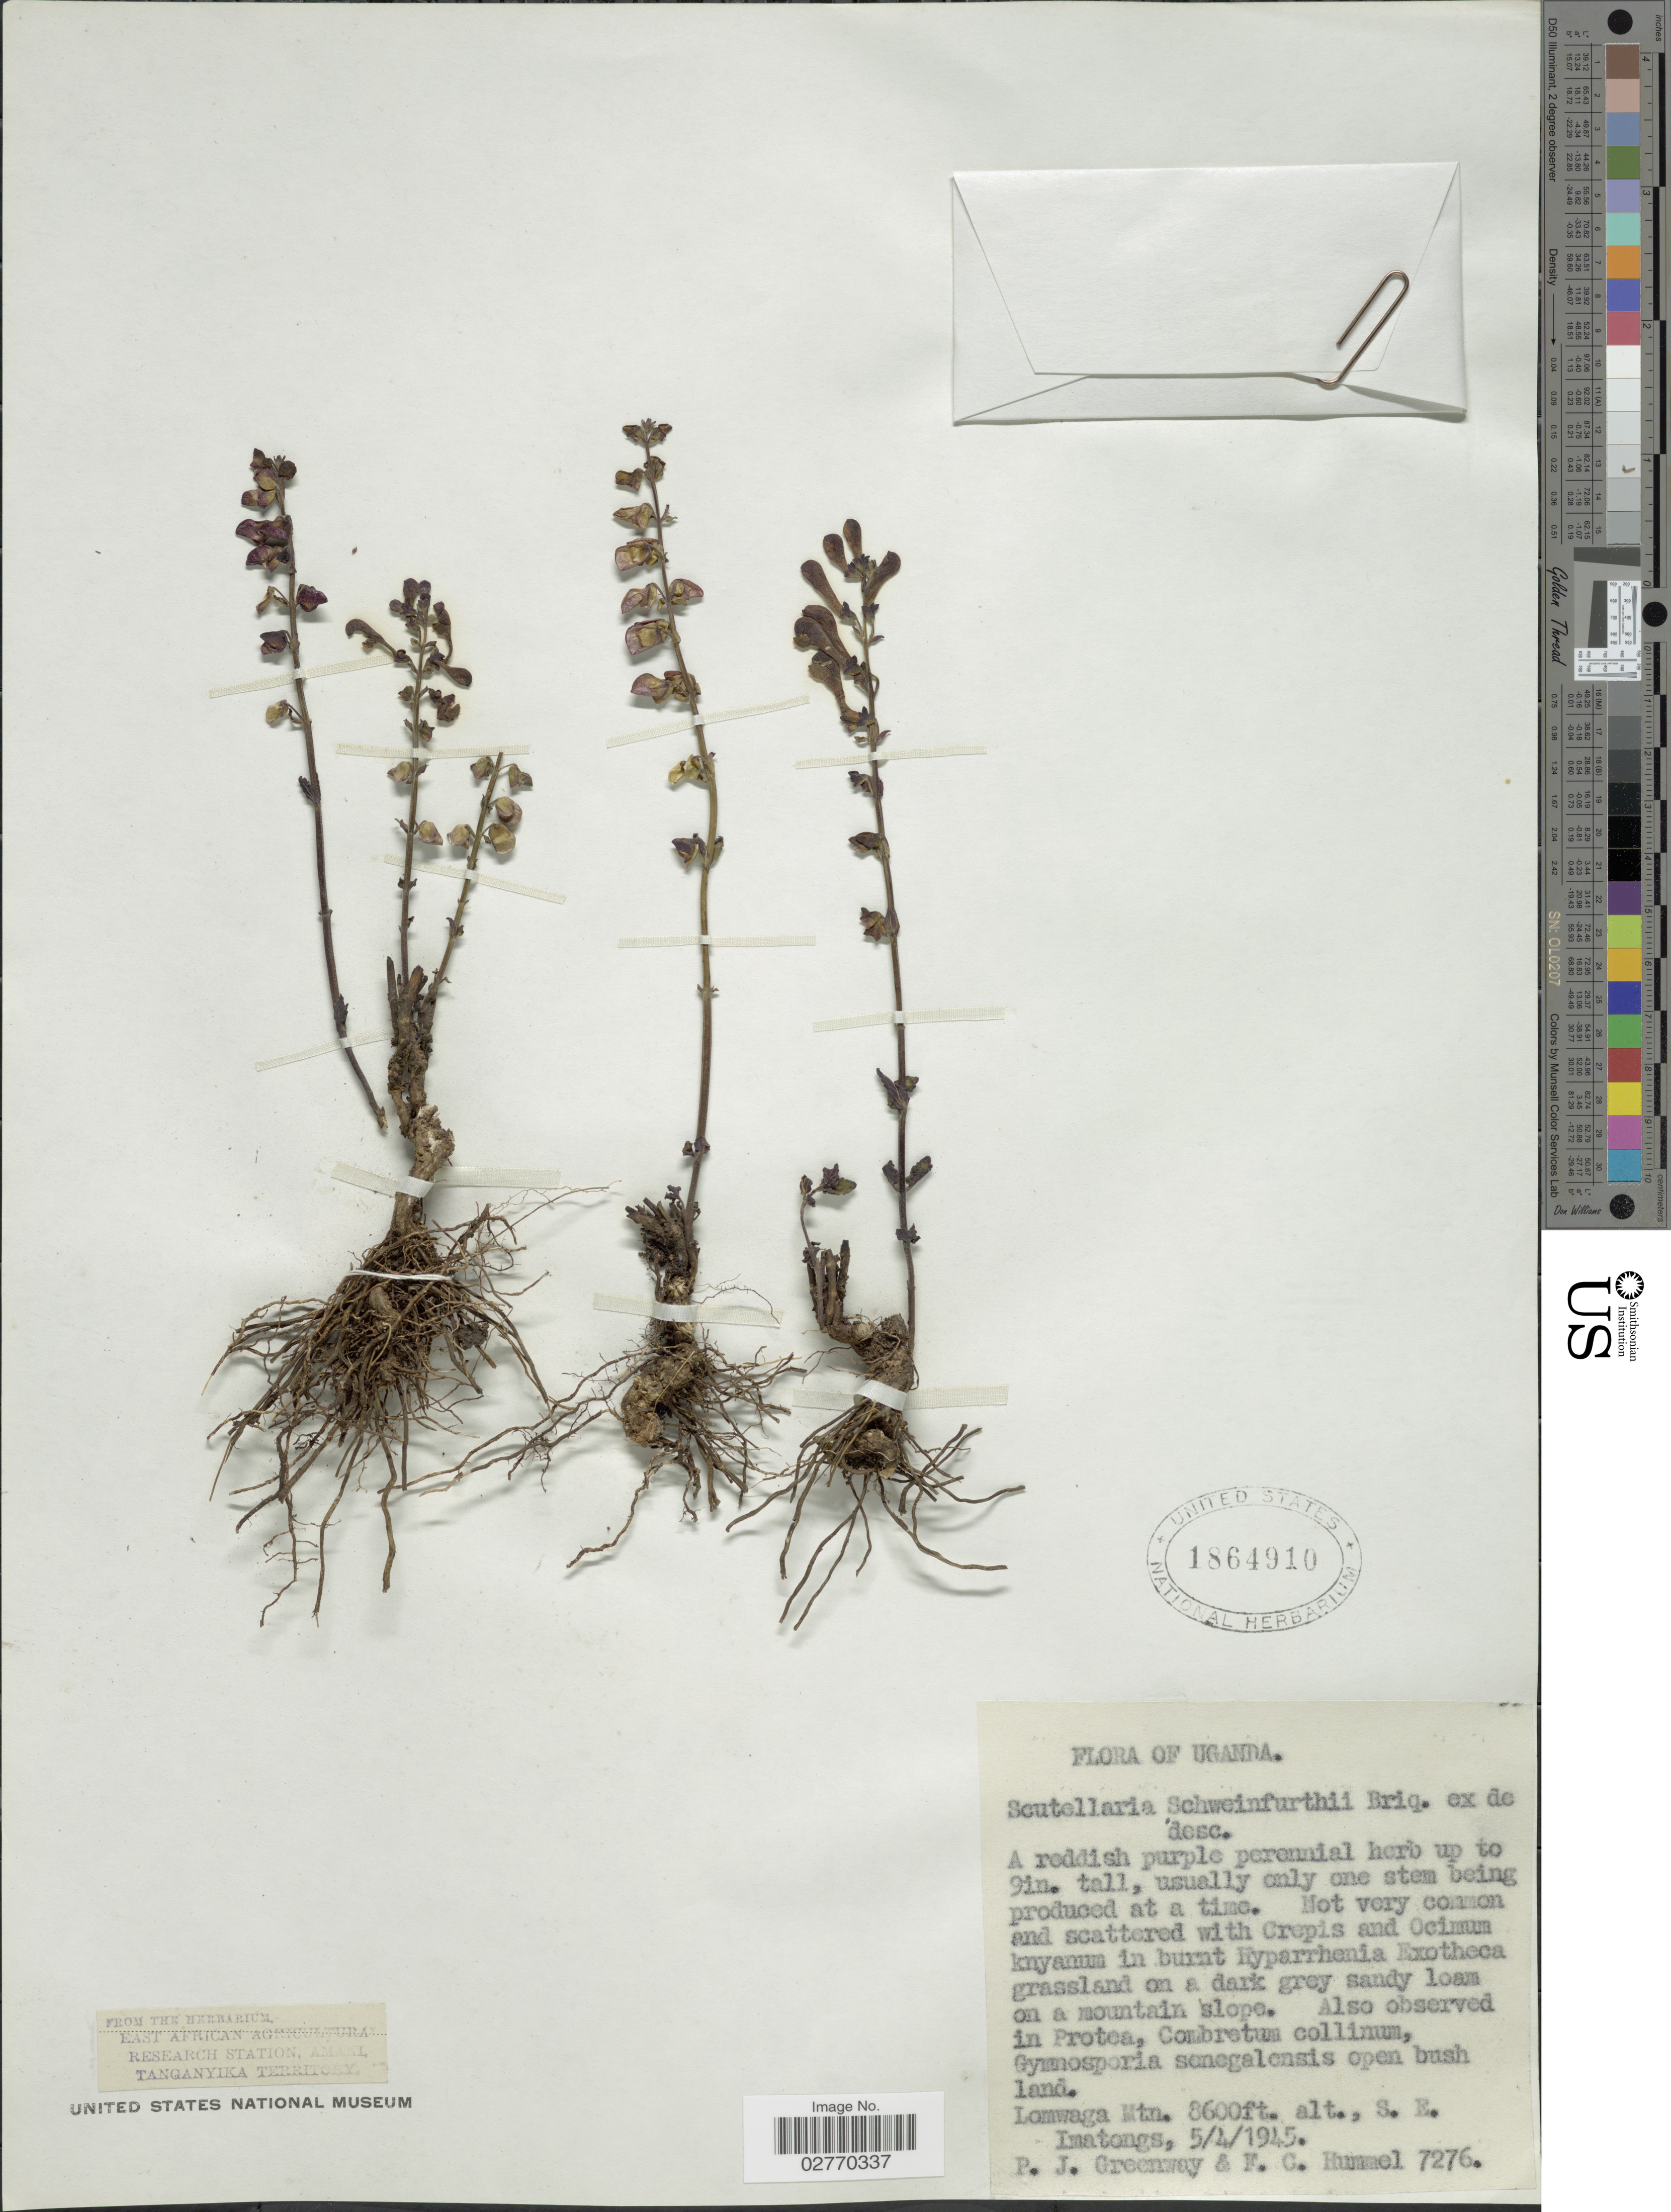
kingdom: Plantae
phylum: Tracheophyta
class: Magnoliopsida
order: Lamiales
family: Lamiaceae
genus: Scutellaria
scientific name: Scutellaria schweinfurthii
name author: Briq.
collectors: P. J. Greenway & F. Hummel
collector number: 7276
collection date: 1945-04-05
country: Uganda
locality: Lomwaga Mtn., S.E. Imatongs.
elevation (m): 2621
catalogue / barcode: US 1864910